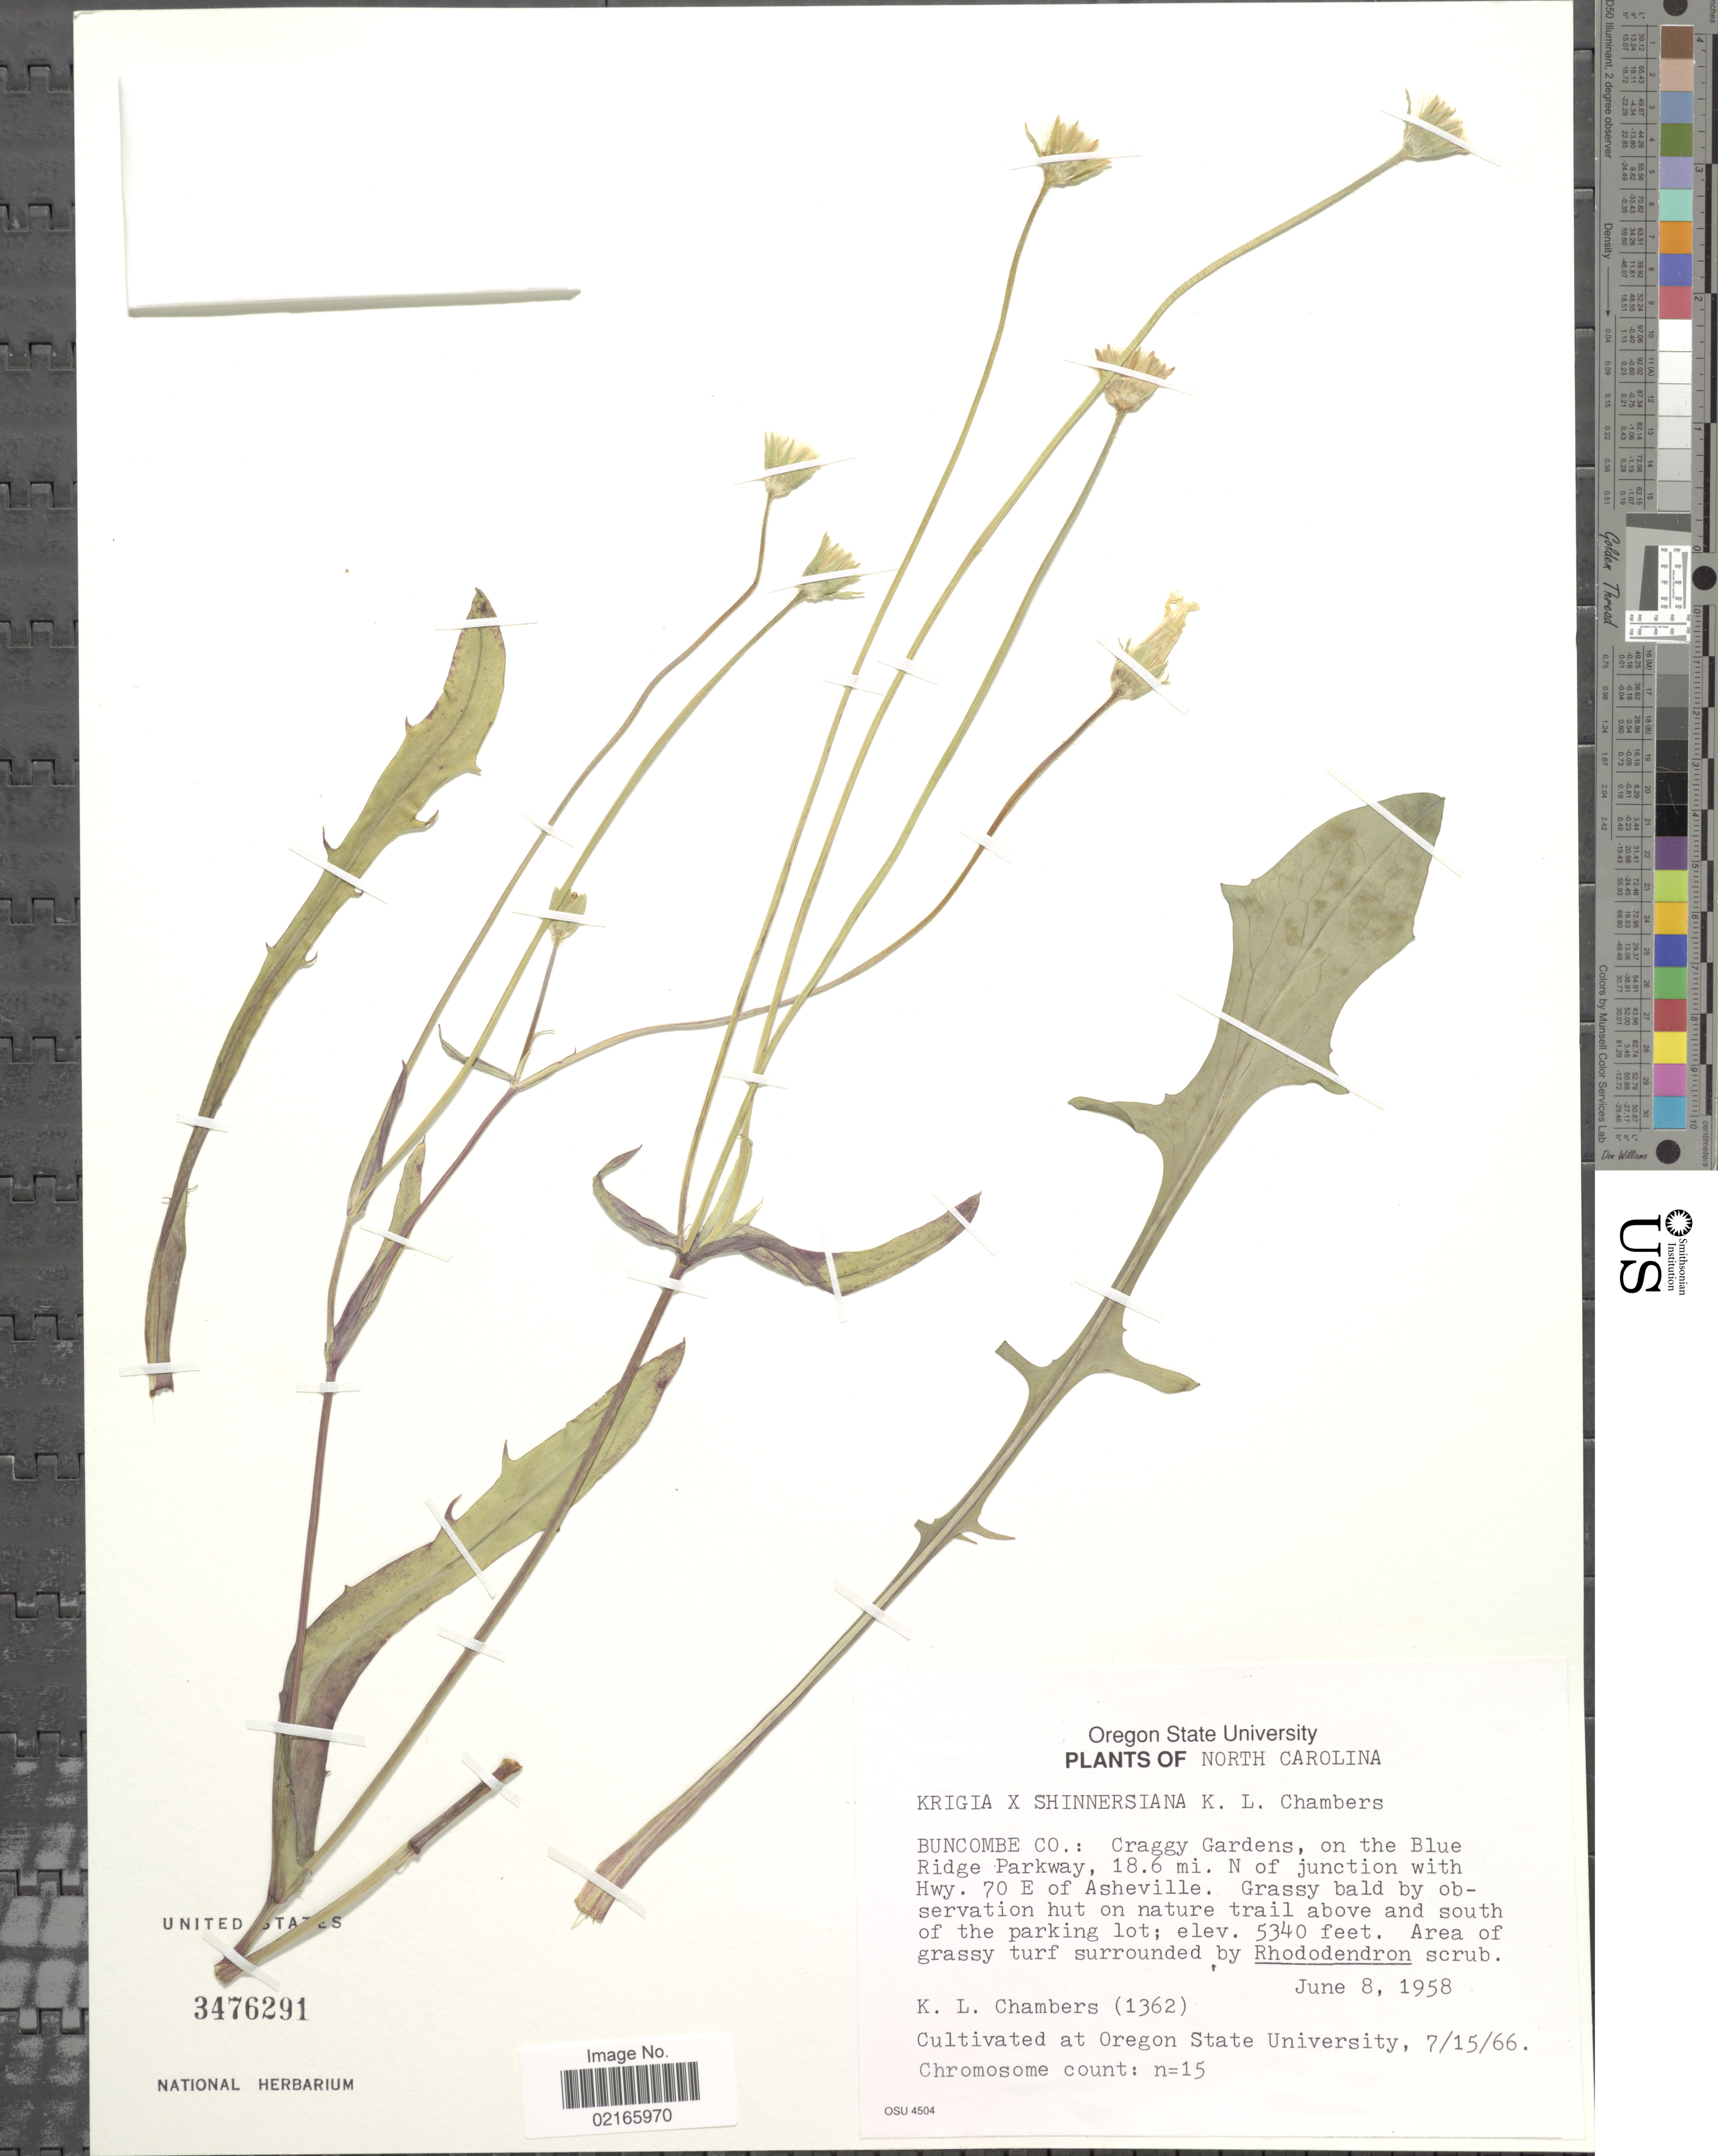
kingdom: Plantae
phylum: Tracheophyta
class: Magnoliopsida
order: Asterales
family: Asteraceae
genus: Krigia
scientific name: Krigia x shinnersiana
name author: K.L. Chambers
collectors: K. Chambers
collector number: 1362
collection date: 1958-06-08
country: United States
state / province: Oregon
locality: Oregon State University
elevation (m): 1628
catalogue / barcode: US 3476291